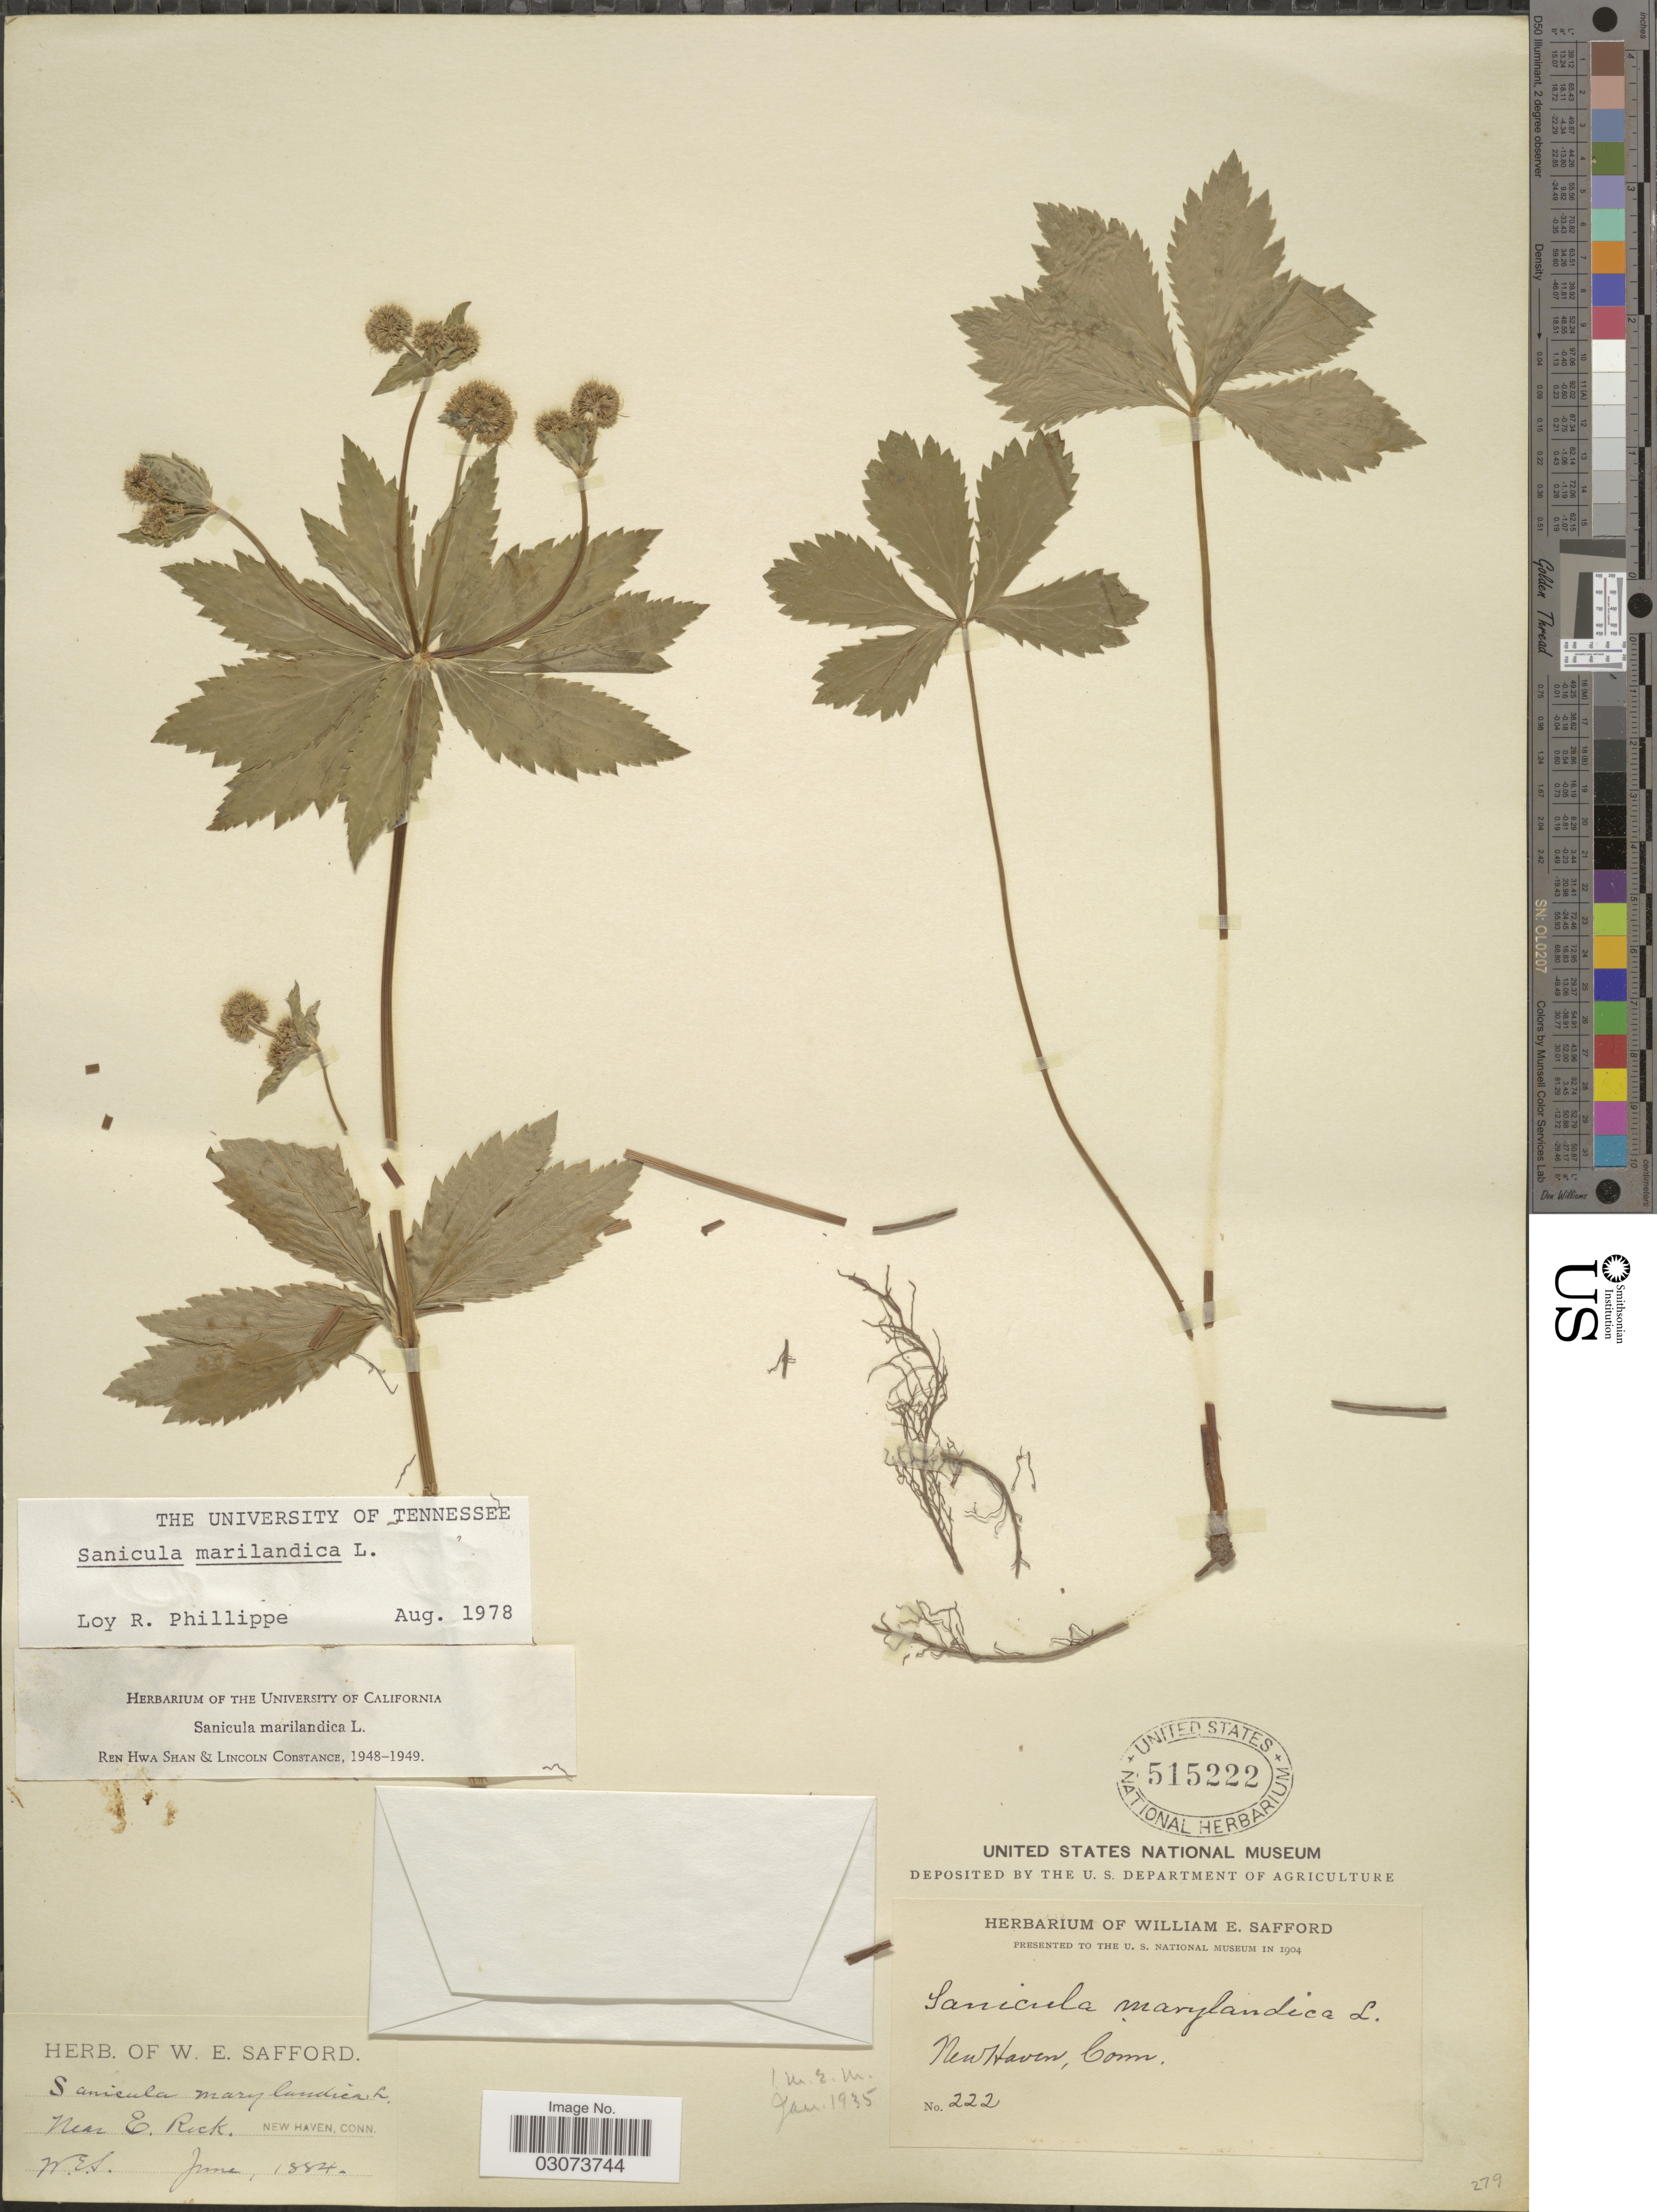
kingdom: Plantae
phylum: Tracheophyta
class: Magnoliopsida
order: Apiales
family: Apiaceae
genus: Sanicula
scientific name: Sanicula marilandica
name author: L.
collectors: W. E. Safford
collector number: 222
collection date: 1884-06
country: United States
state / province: Connecticut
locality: Near E. Rock, New Haven.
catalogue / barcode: US 515222